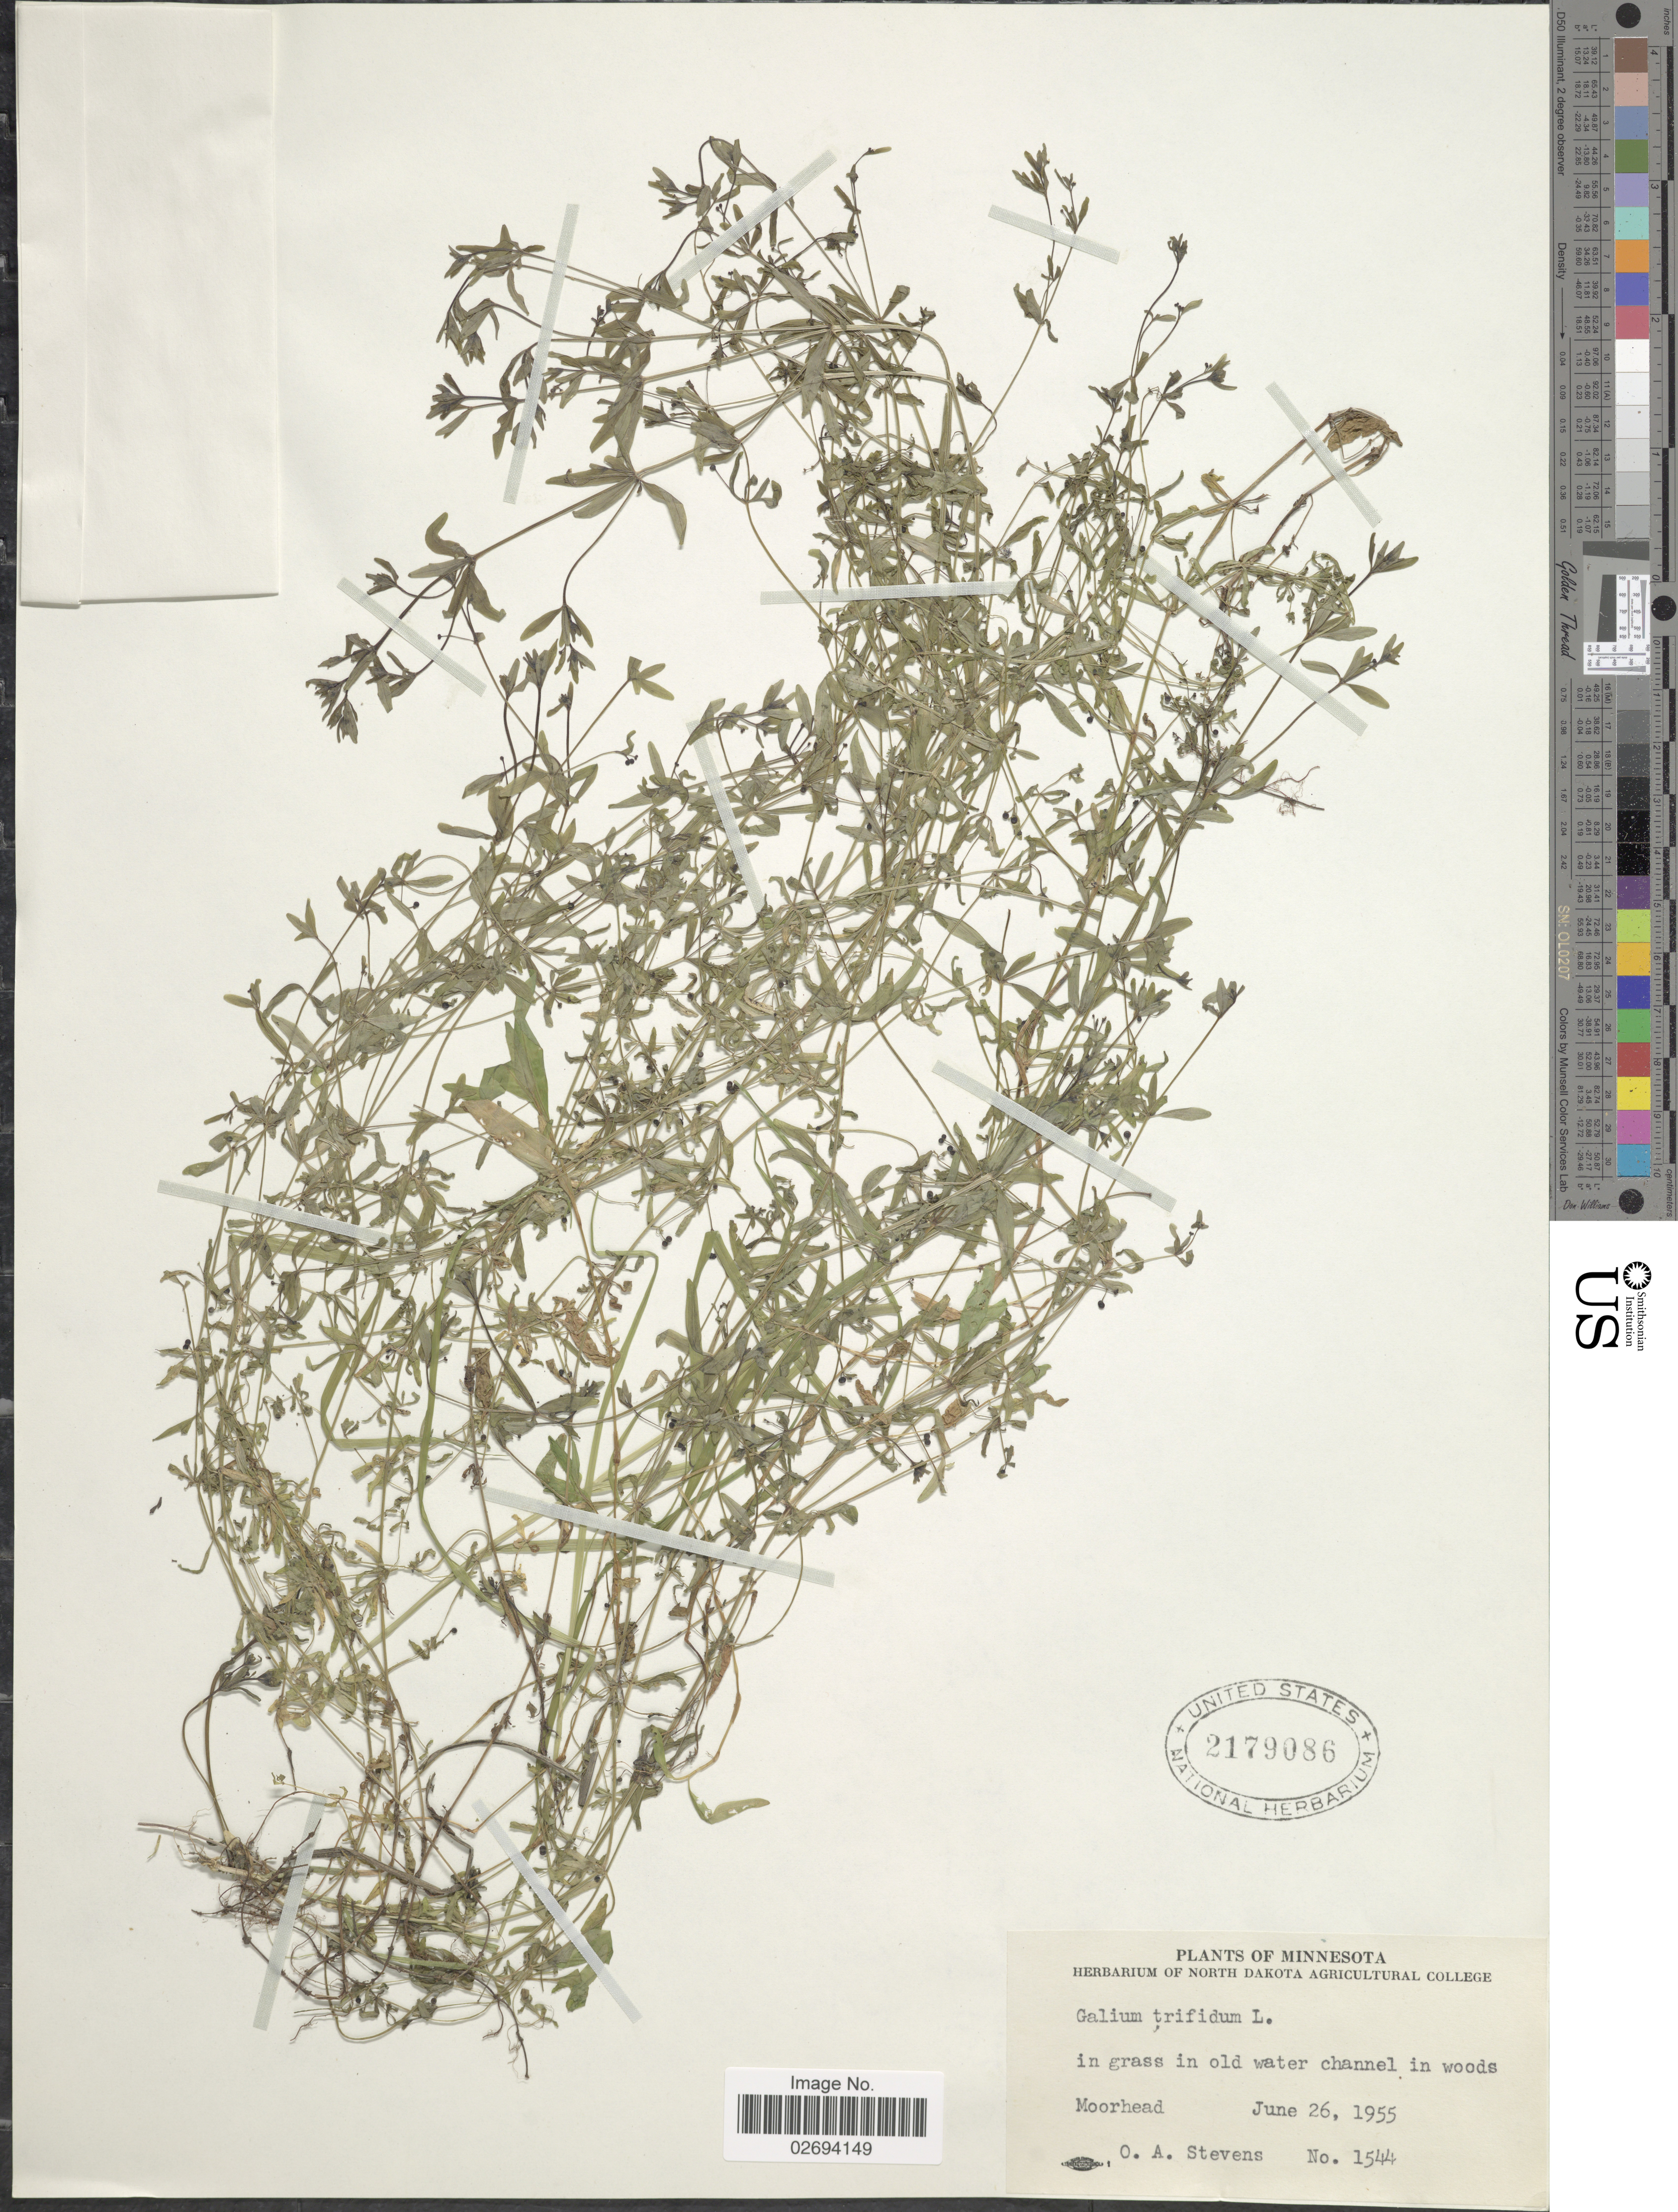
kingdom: Plantae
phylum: Tracheophyta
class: Magnoliopsida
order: Gentianales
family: Rubiaceae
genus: Galium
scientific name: Galium trifidum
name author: L.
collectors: O. A. Stevens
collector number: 1544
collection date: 1955-06-26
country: United States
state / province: Minnesota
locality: In grass in old water channel in woods, Moorhead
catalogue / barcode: US 2179086